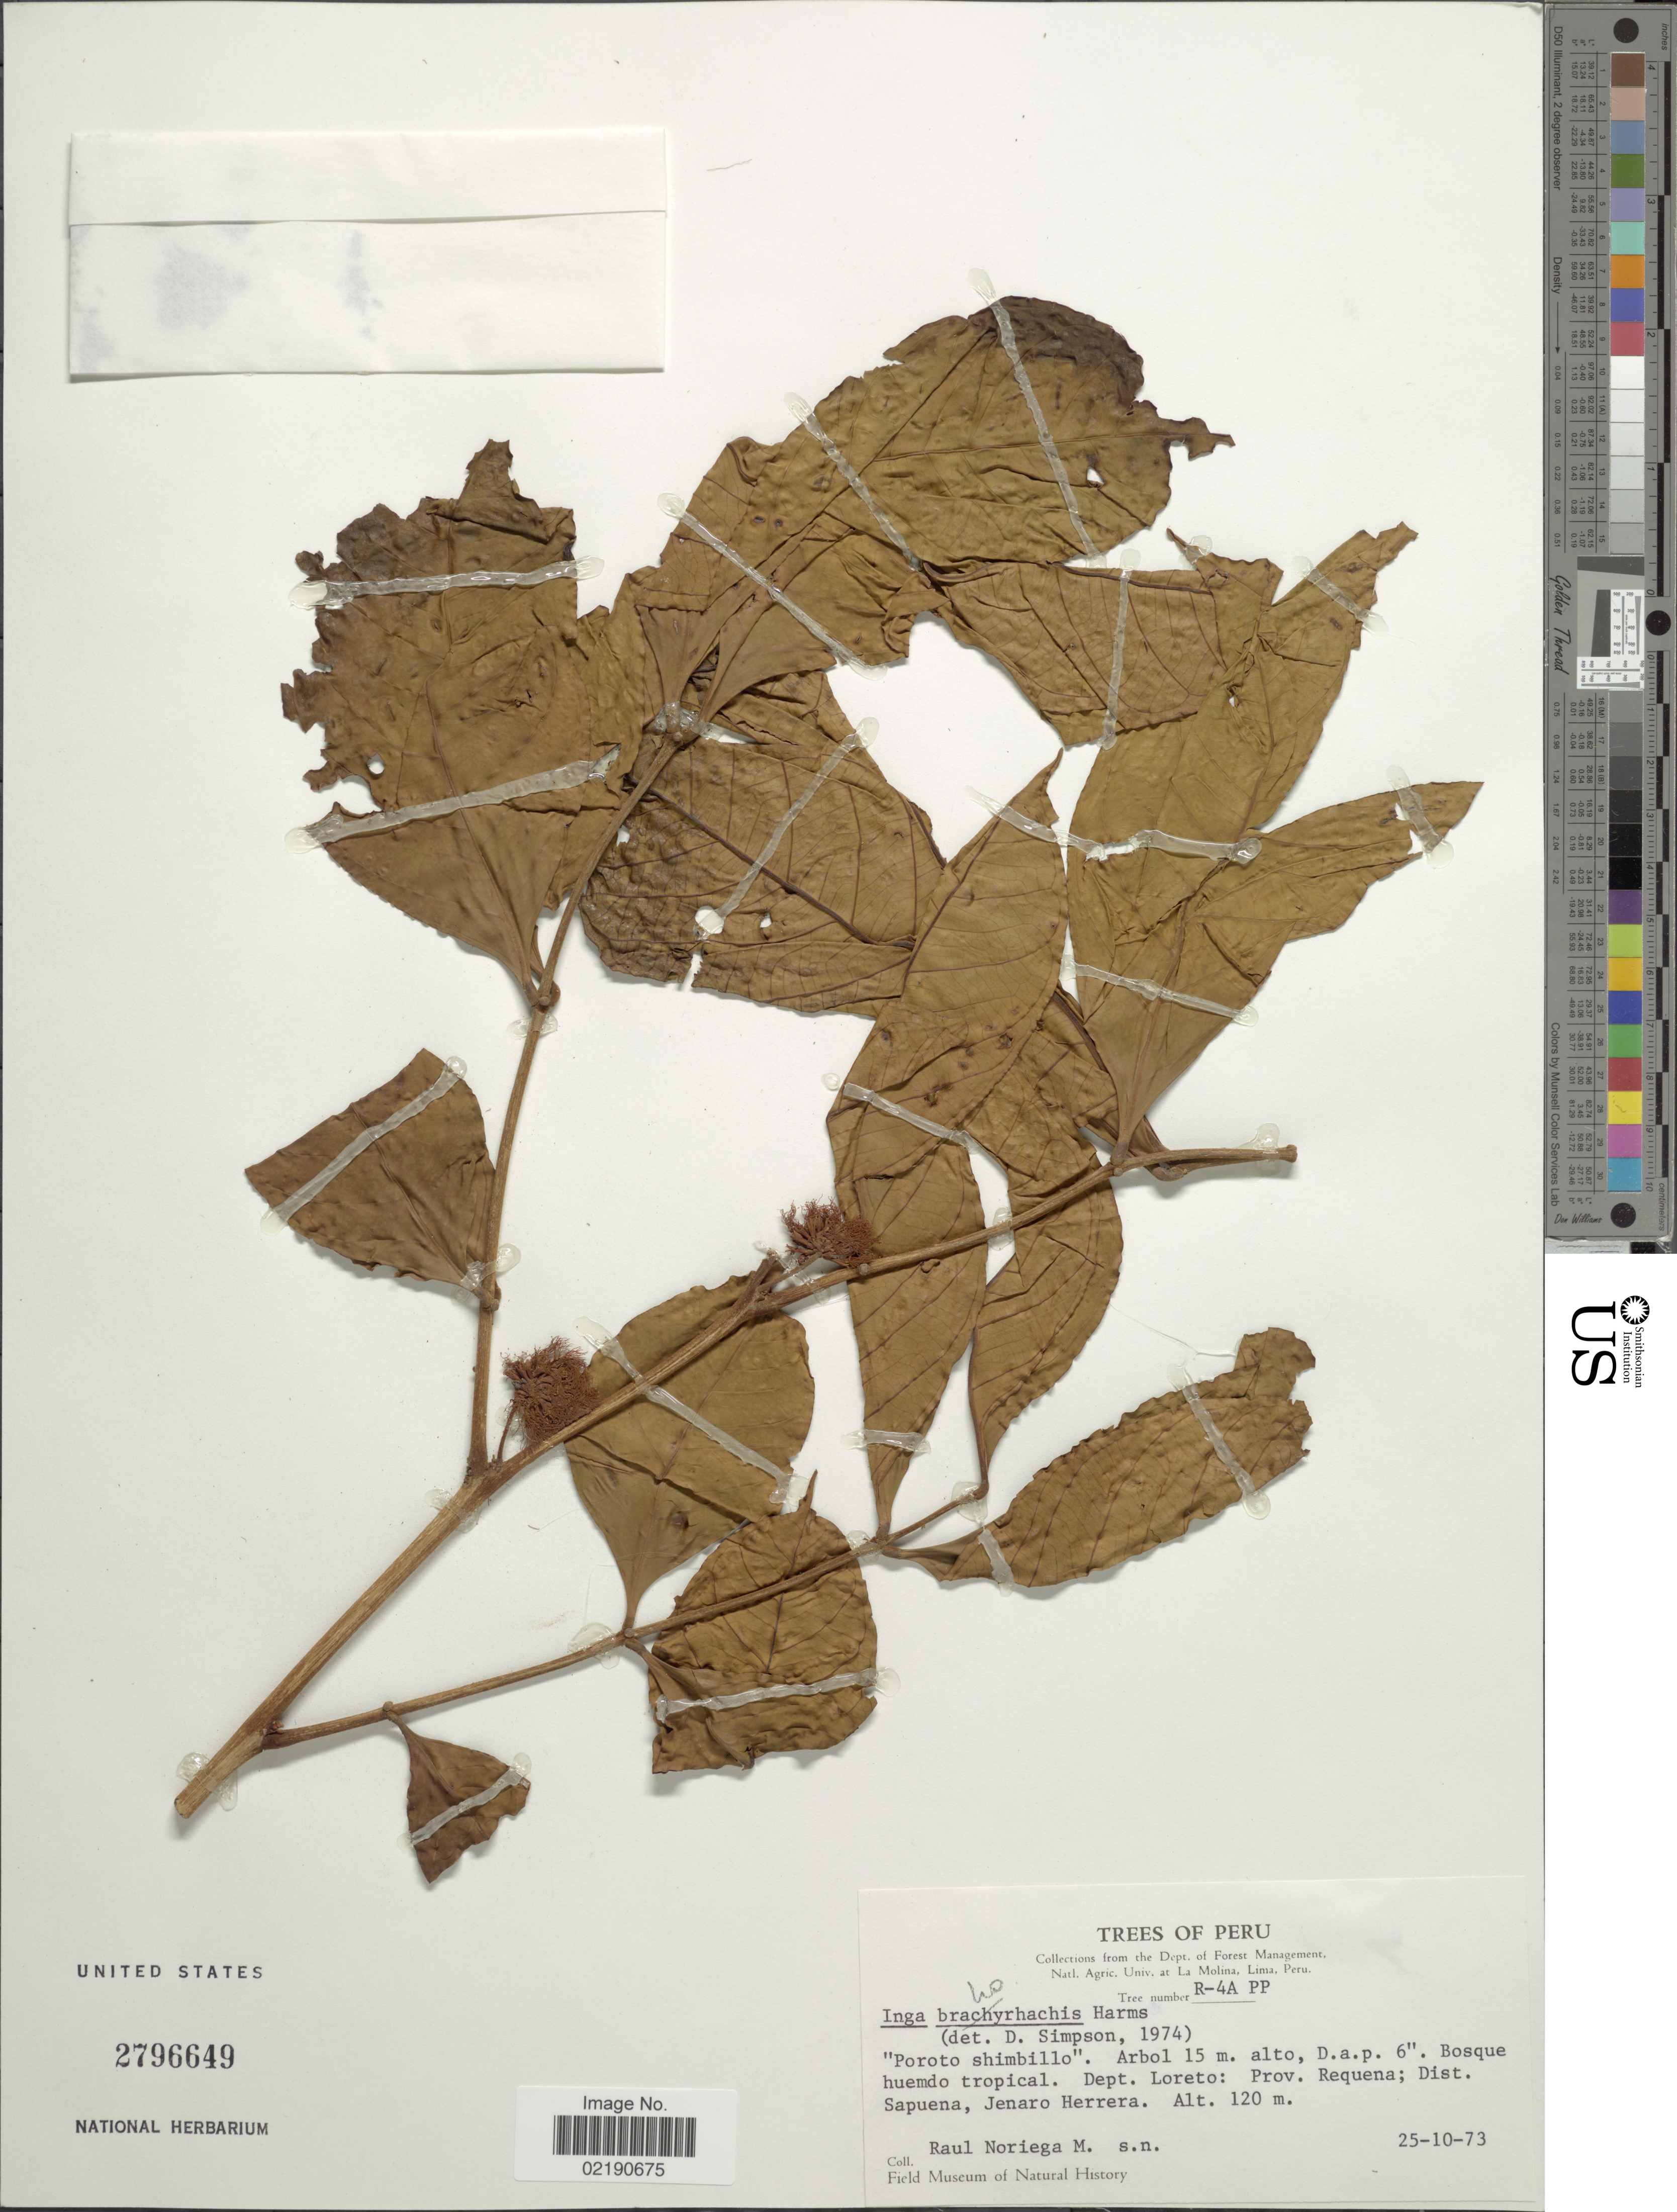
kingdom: Plantae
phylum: Tracheophyta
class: Magnoliopsida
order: Fabales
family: Fabaceae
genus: Inga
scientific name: Inga sp.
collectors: R. Noriega M.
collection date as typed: Transcribed d/m/y: 25/10/73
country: Peru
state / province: Loreto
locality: Bosque humedo tropical, Prov. Requena, Dist. Sapuena, Jenaro Herrera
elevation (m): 120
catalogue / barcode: US 2796649